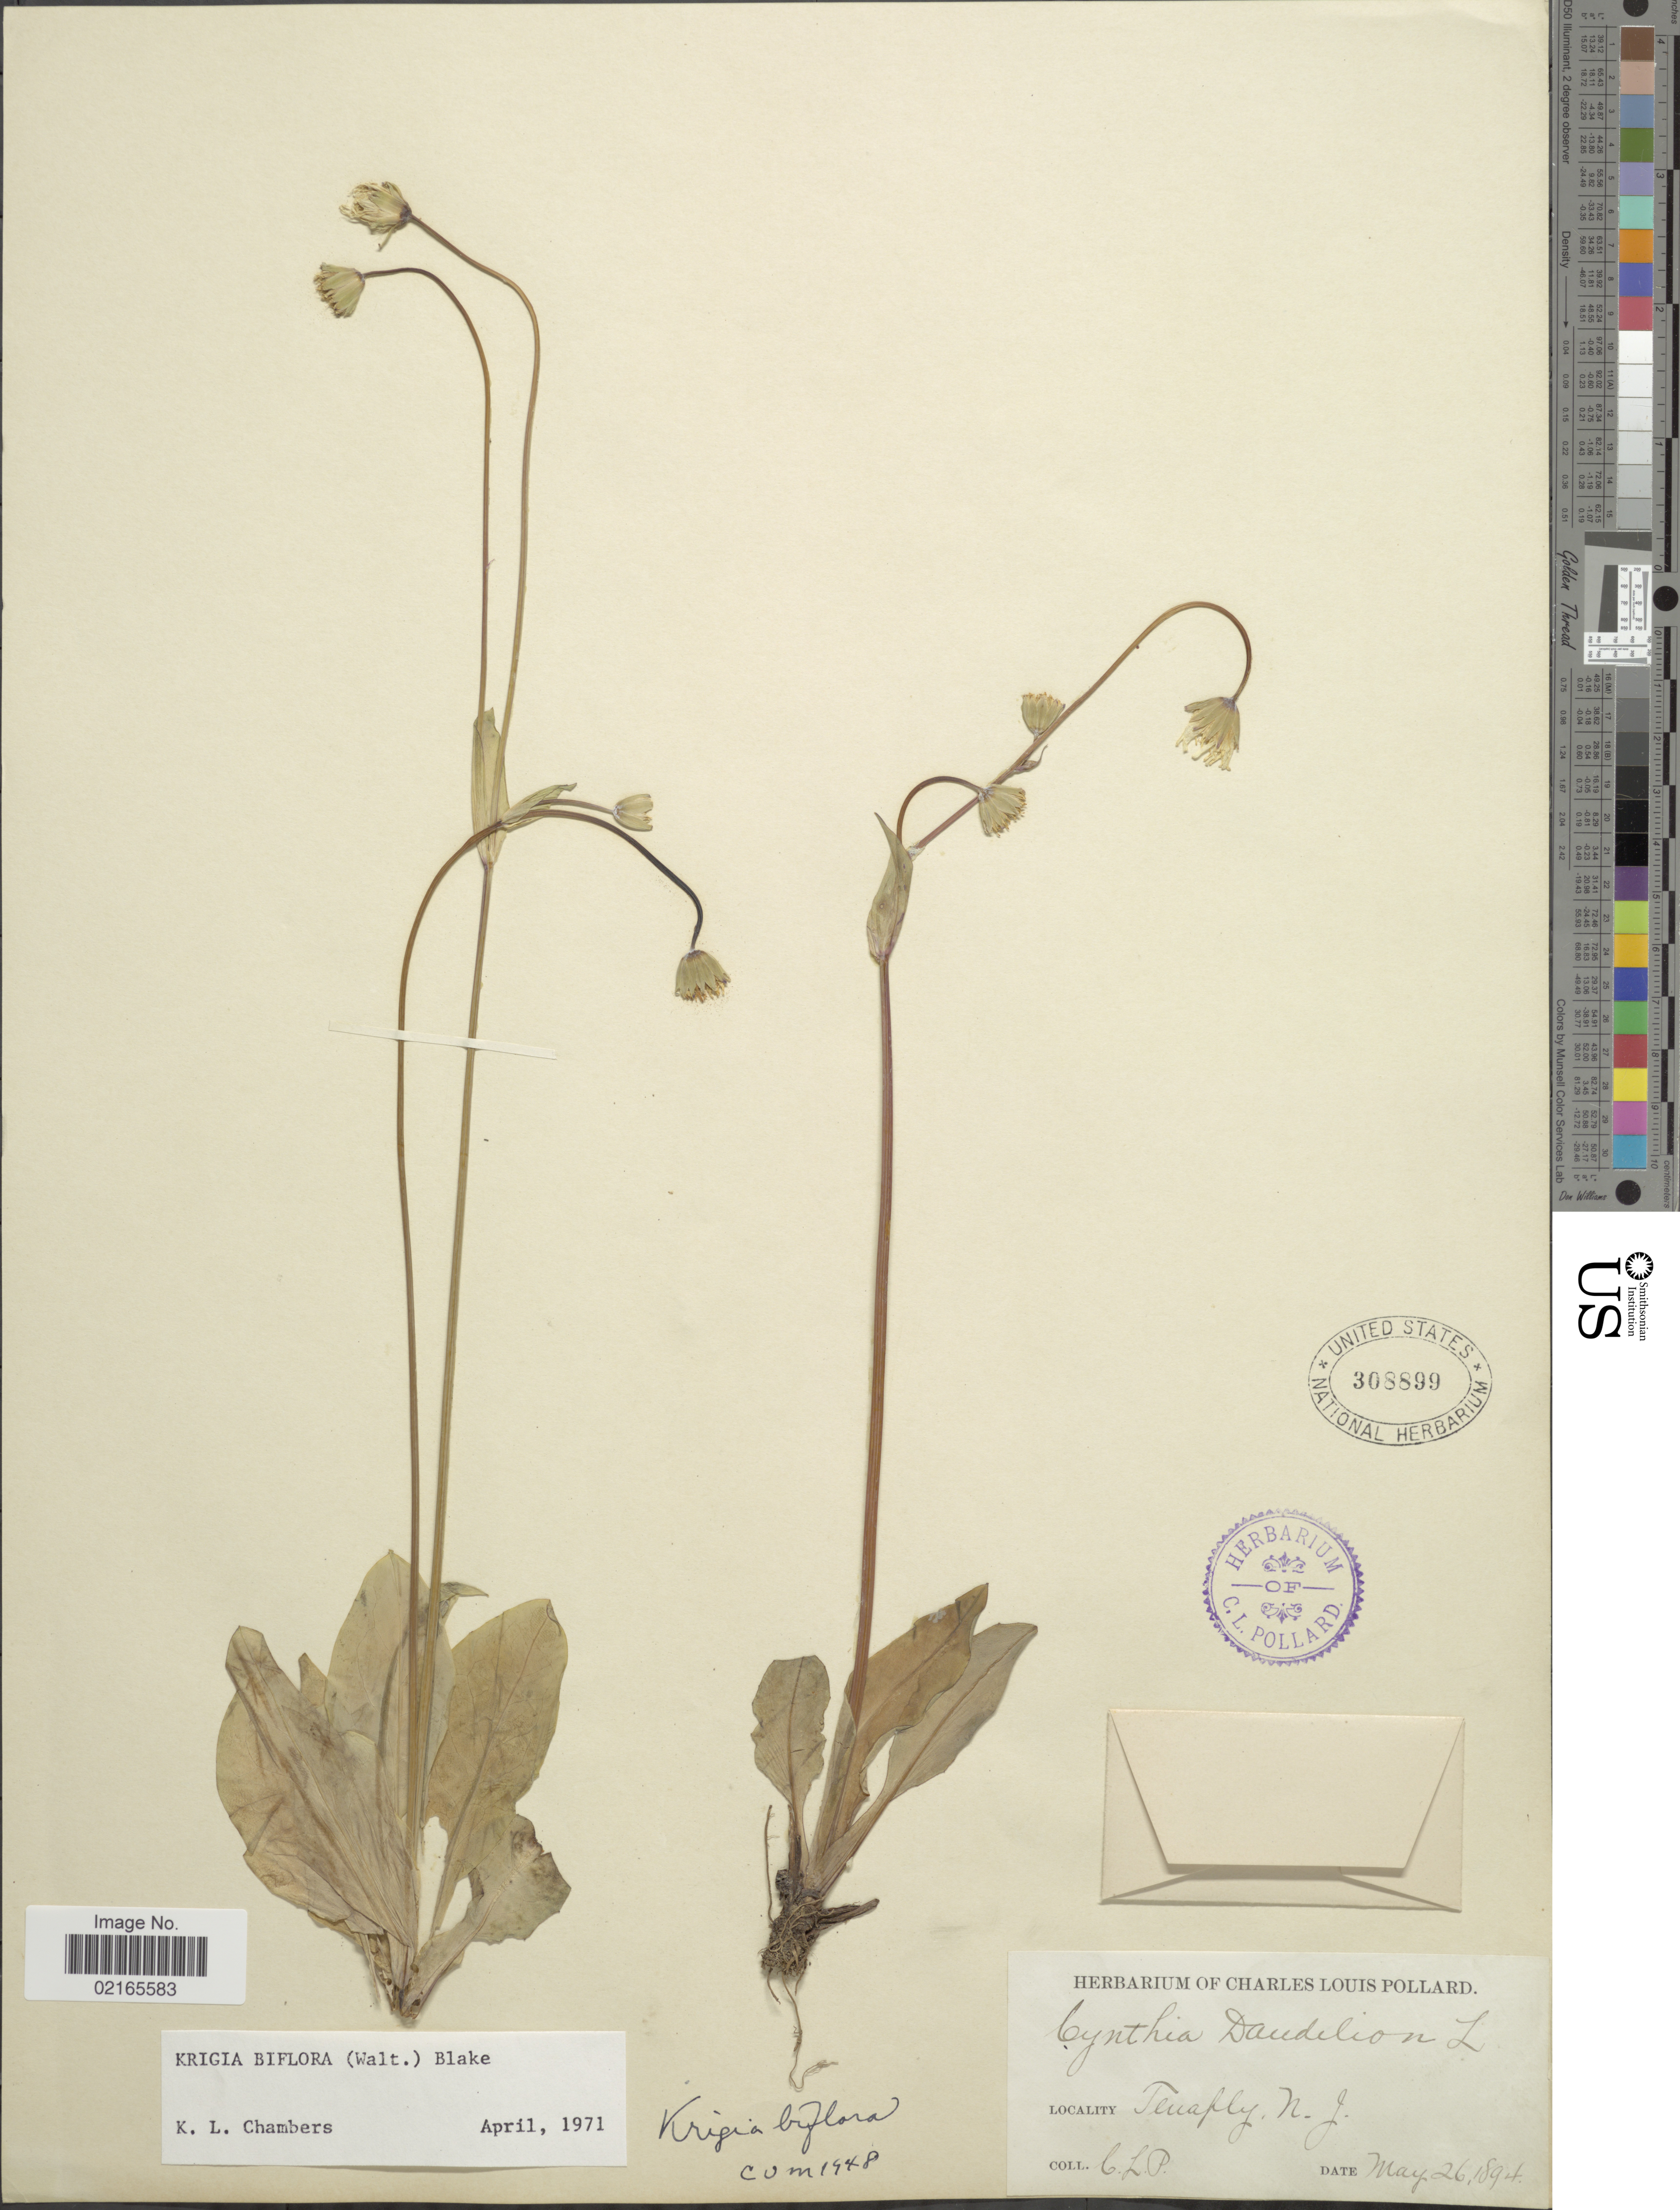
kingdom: Plantae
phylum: Tracheophyta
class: Magnoliopsida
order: Asterales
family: Asteraceae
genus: Krigia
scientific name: Krigia biflora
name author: (Walter) S.F. Blake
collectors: C. L. Pollard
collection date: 1894-05-26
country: United States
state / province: New Jersey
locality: Teuaply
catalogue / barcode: US 308899